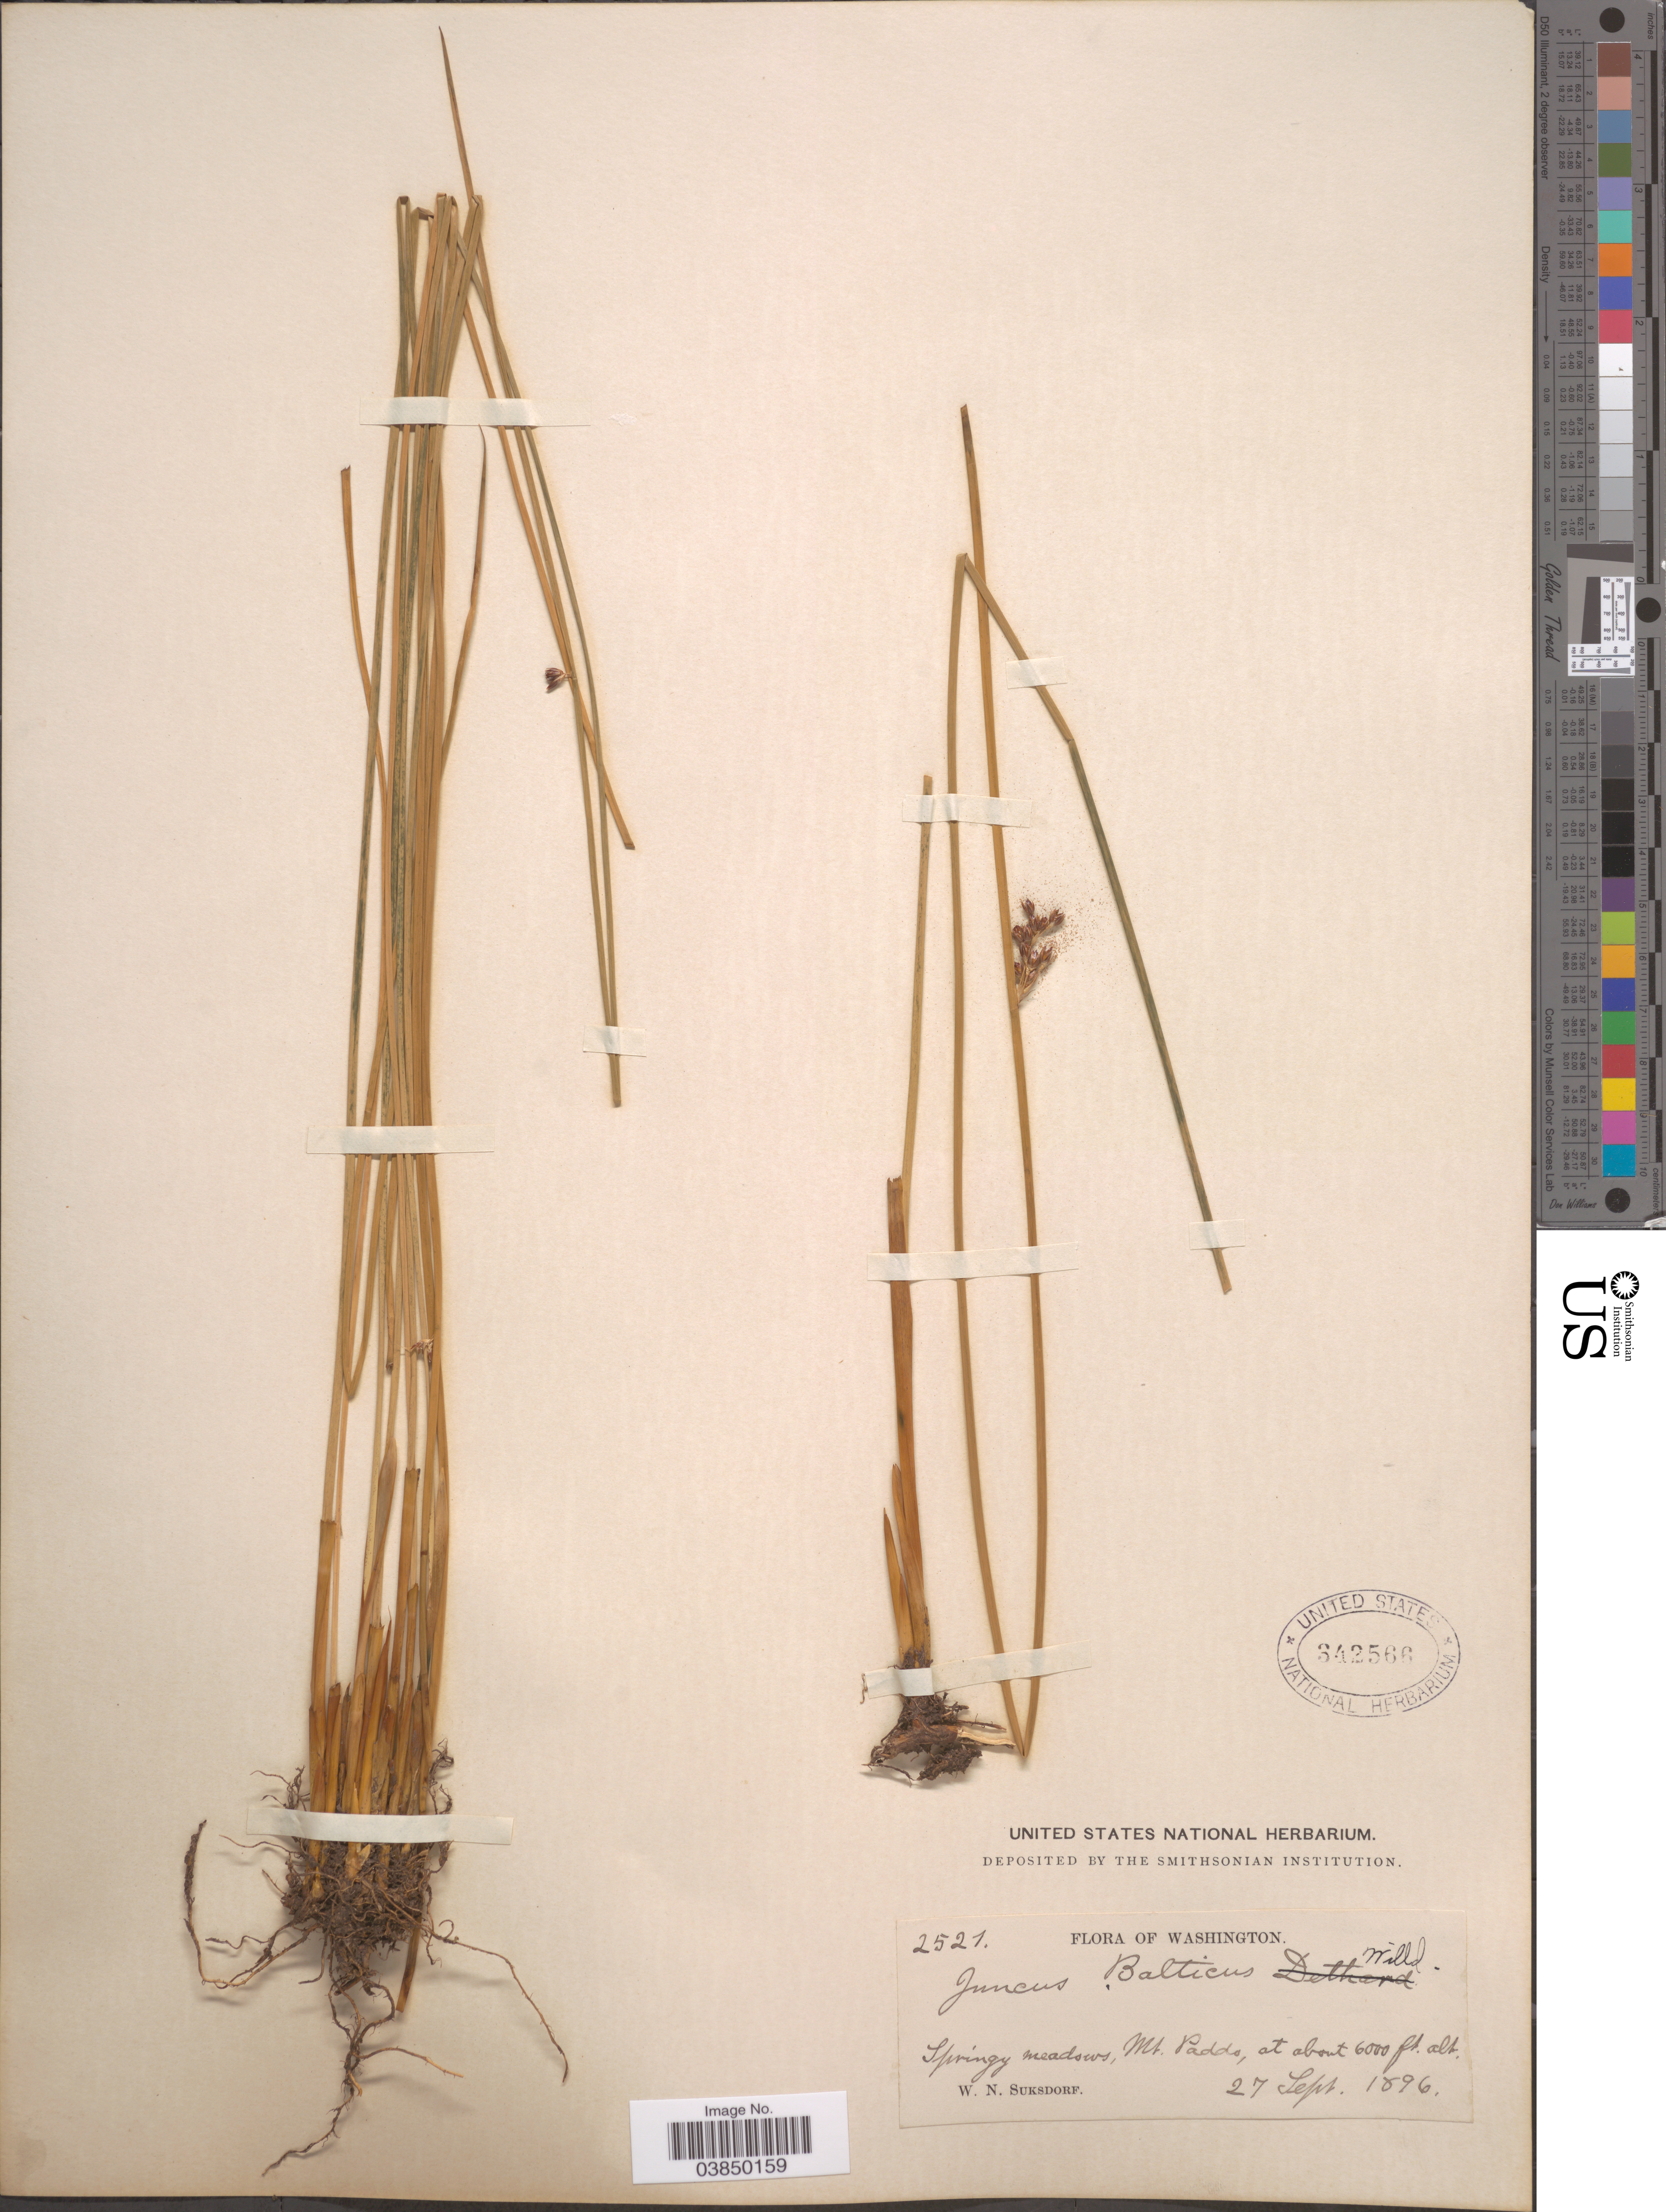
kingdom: Plantae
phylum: Tracheophyta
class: Liliopsida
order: Poales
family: Juncaceae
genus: Juncus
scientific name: Juncus balticus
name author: Willd.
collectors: W. N. Suksdorf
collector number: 2521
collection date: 1896-09-27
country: United States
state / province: Washington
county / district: Skamania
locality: Springy meadow, Mt. Paddo.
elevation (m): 1829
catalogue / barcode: US 342566